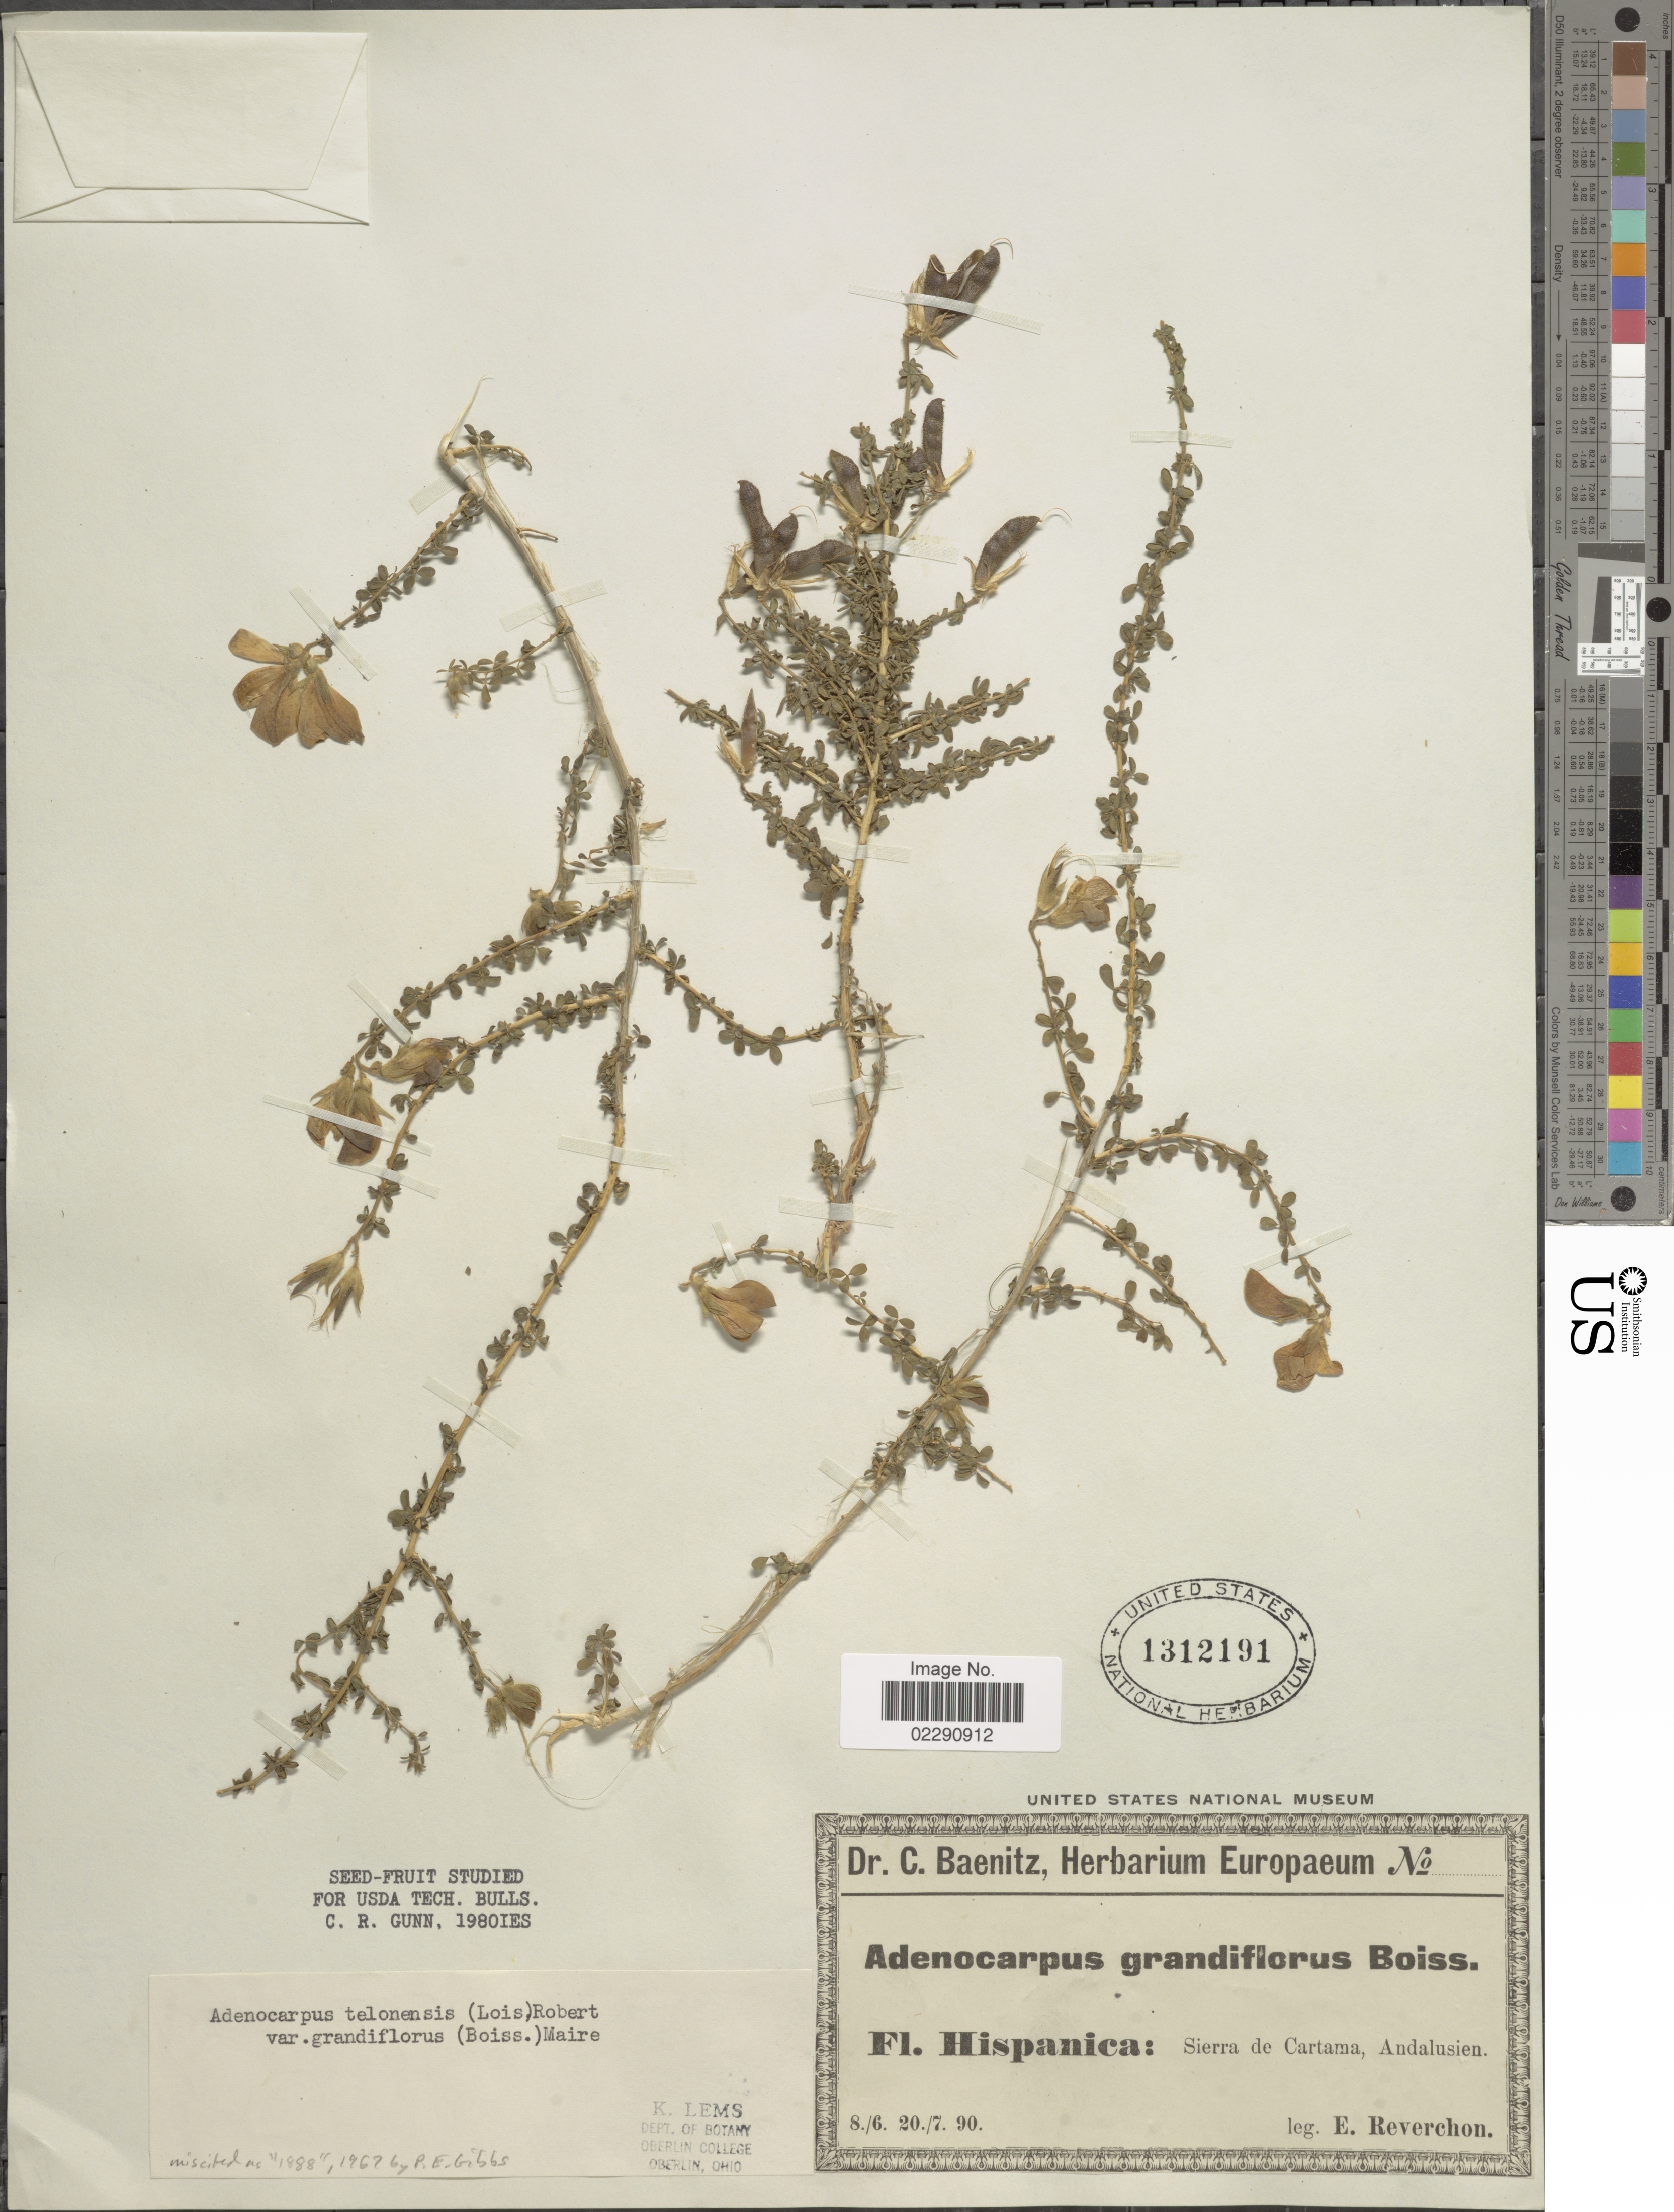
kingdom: Plantae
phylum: Tracheophyta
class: Magnoliopsida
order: Fabales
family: Fabaceae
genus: Adenocarpus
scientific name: Adenocarpus telonensis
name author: (Loisel.) DC.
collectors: E. Reverchon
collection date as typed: Transcribed d/m/y: 8/6/90 to 20/7/90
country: Spain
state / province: Andalucía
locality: Hispanica, Sierra de Cartama, Andalusien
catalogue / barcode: US 1312191